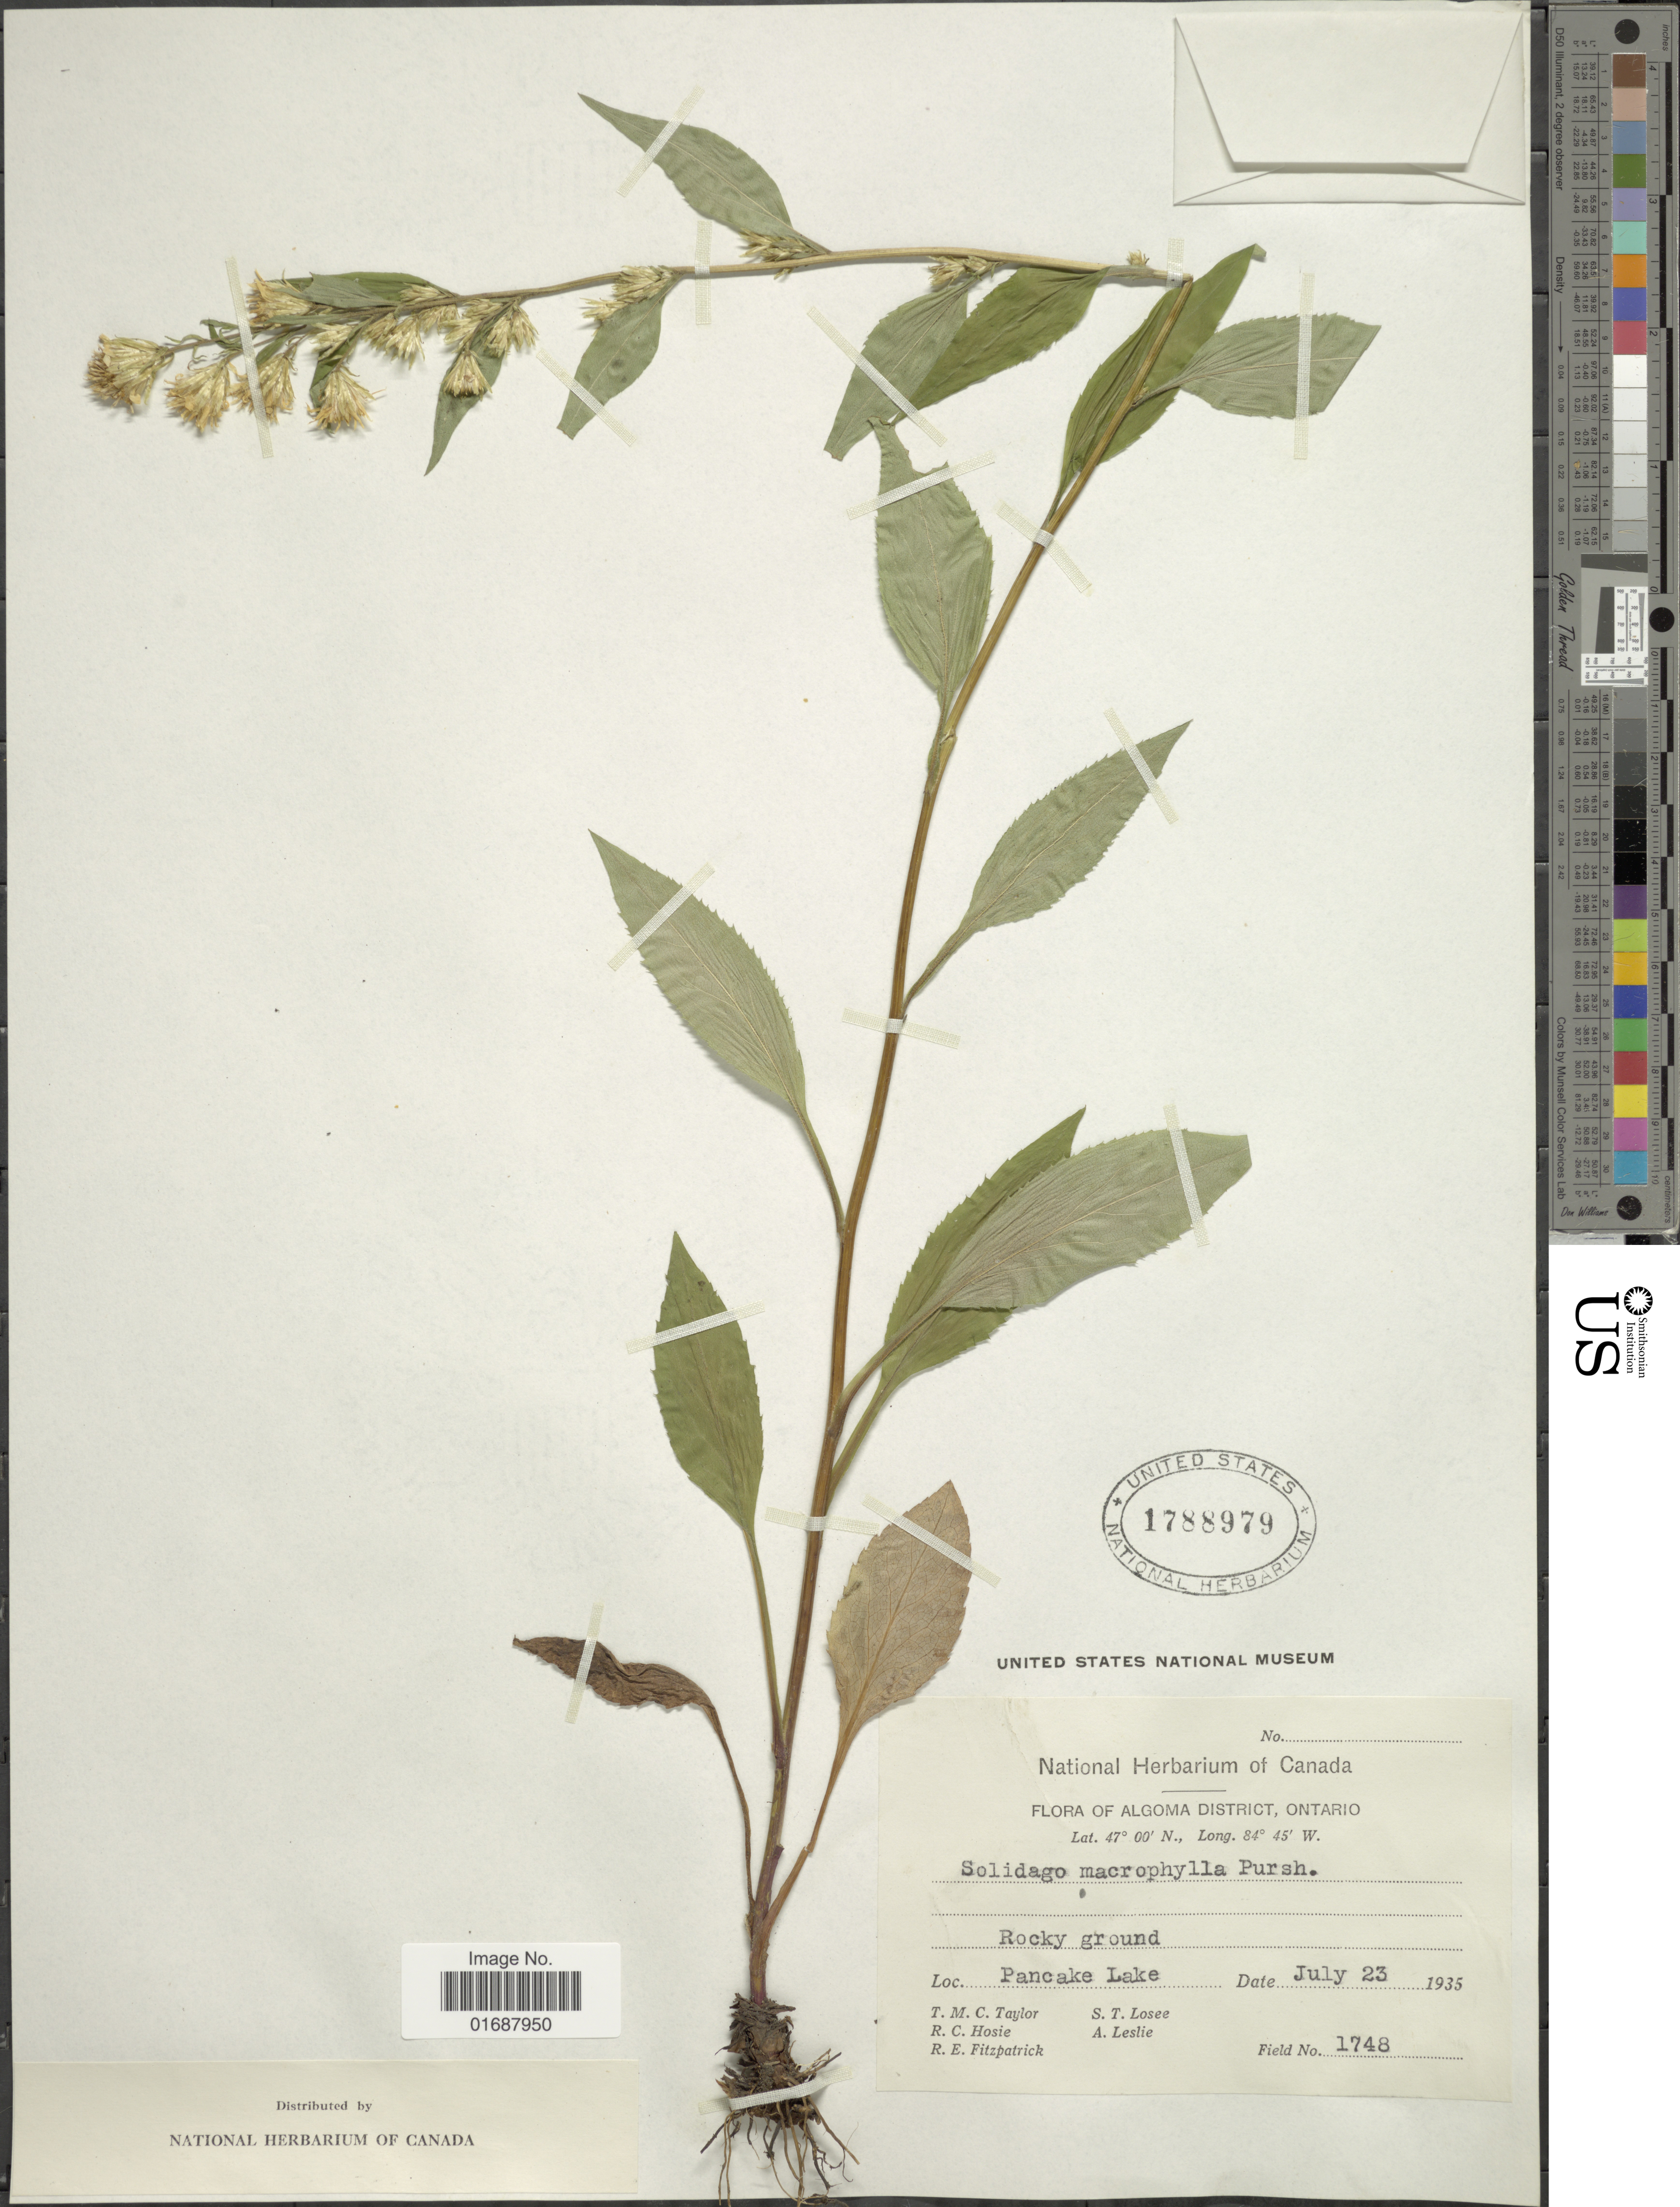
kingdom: Plantae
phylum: Tracheophyta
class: Magnoliopsida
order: Asterales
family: Asteraceae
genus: Solidago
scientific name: Solidago macrophylla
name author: Banks ex Pursh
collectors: T. M. C. Taylor, R. Hosie, R. Fitzpatrick, S. Losee & A. Leslie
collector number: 1748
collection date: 1935-07-23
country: Canada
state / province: Ontario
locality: Algoma District, Ontario. Pancake Lake.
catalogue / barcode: US 1788979